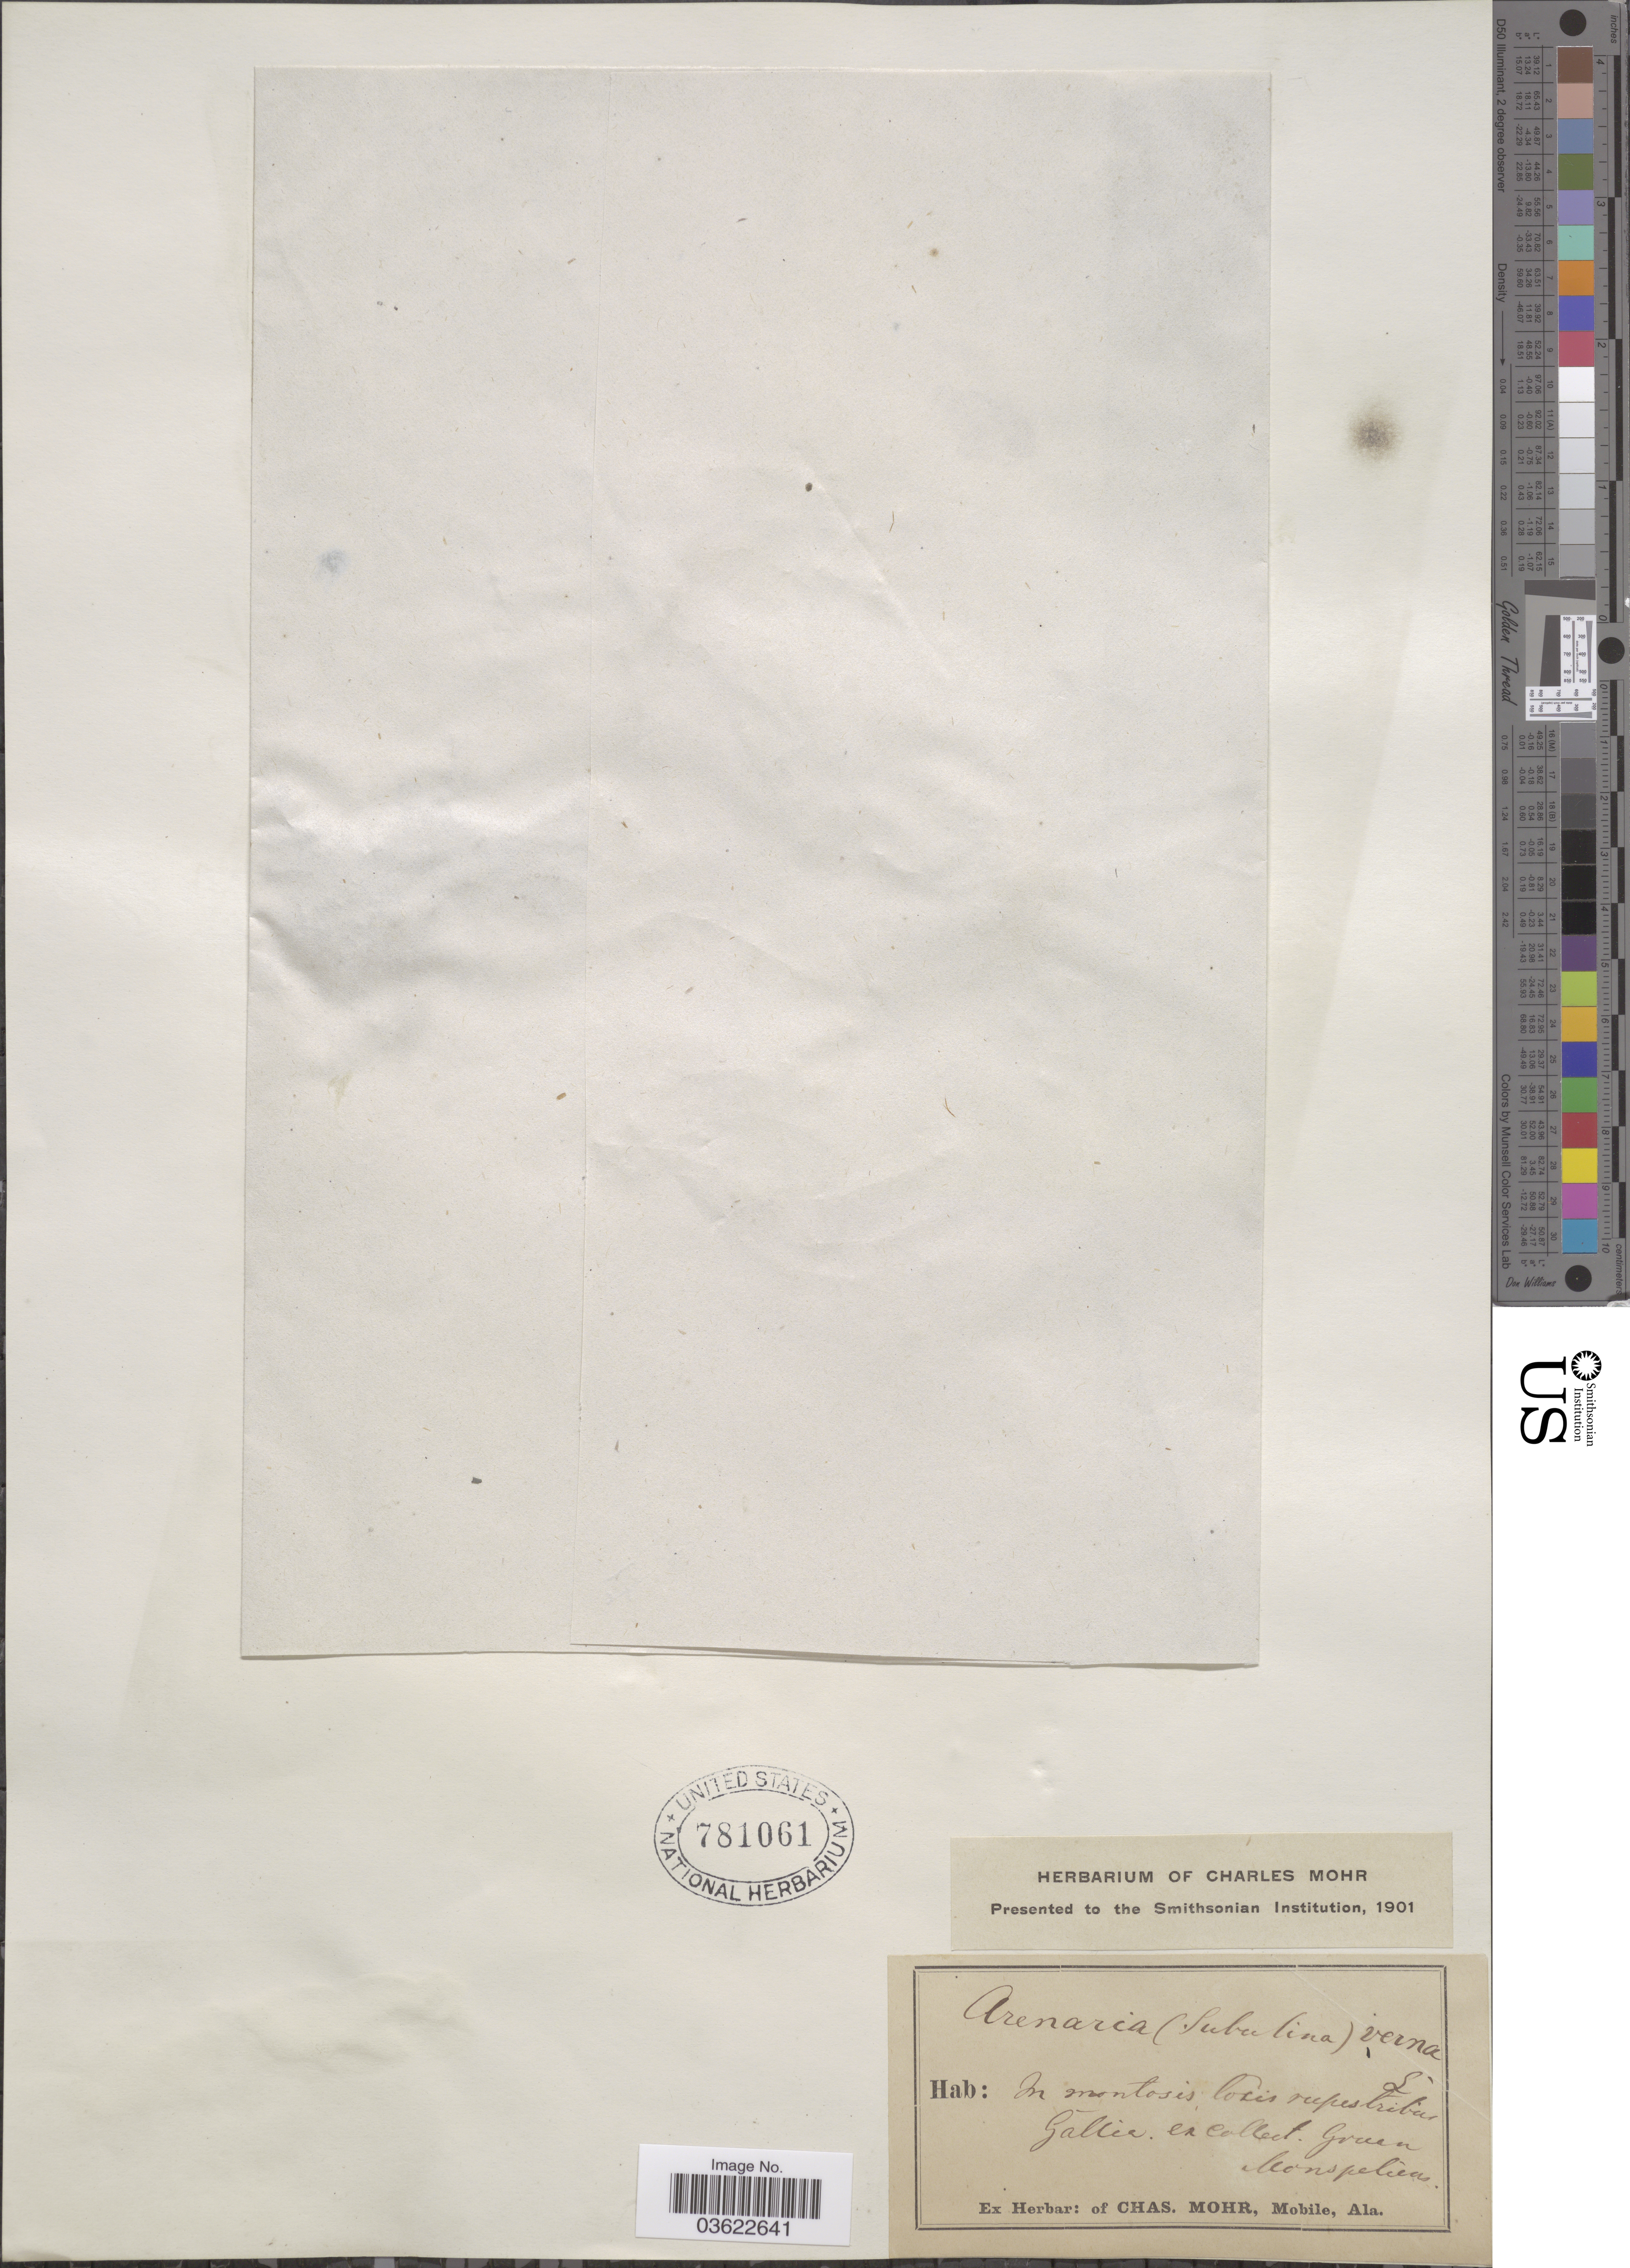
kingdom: Plantae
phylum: Tracheophyta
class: Magnoliopsida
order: Caryophyllales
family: Caryophyllaceae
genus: Arenaria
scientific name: Arenaria verna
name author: L.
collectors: ex herb. C. Mohr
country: France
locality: Gallia. Monspeliens.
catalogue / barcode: US 781061